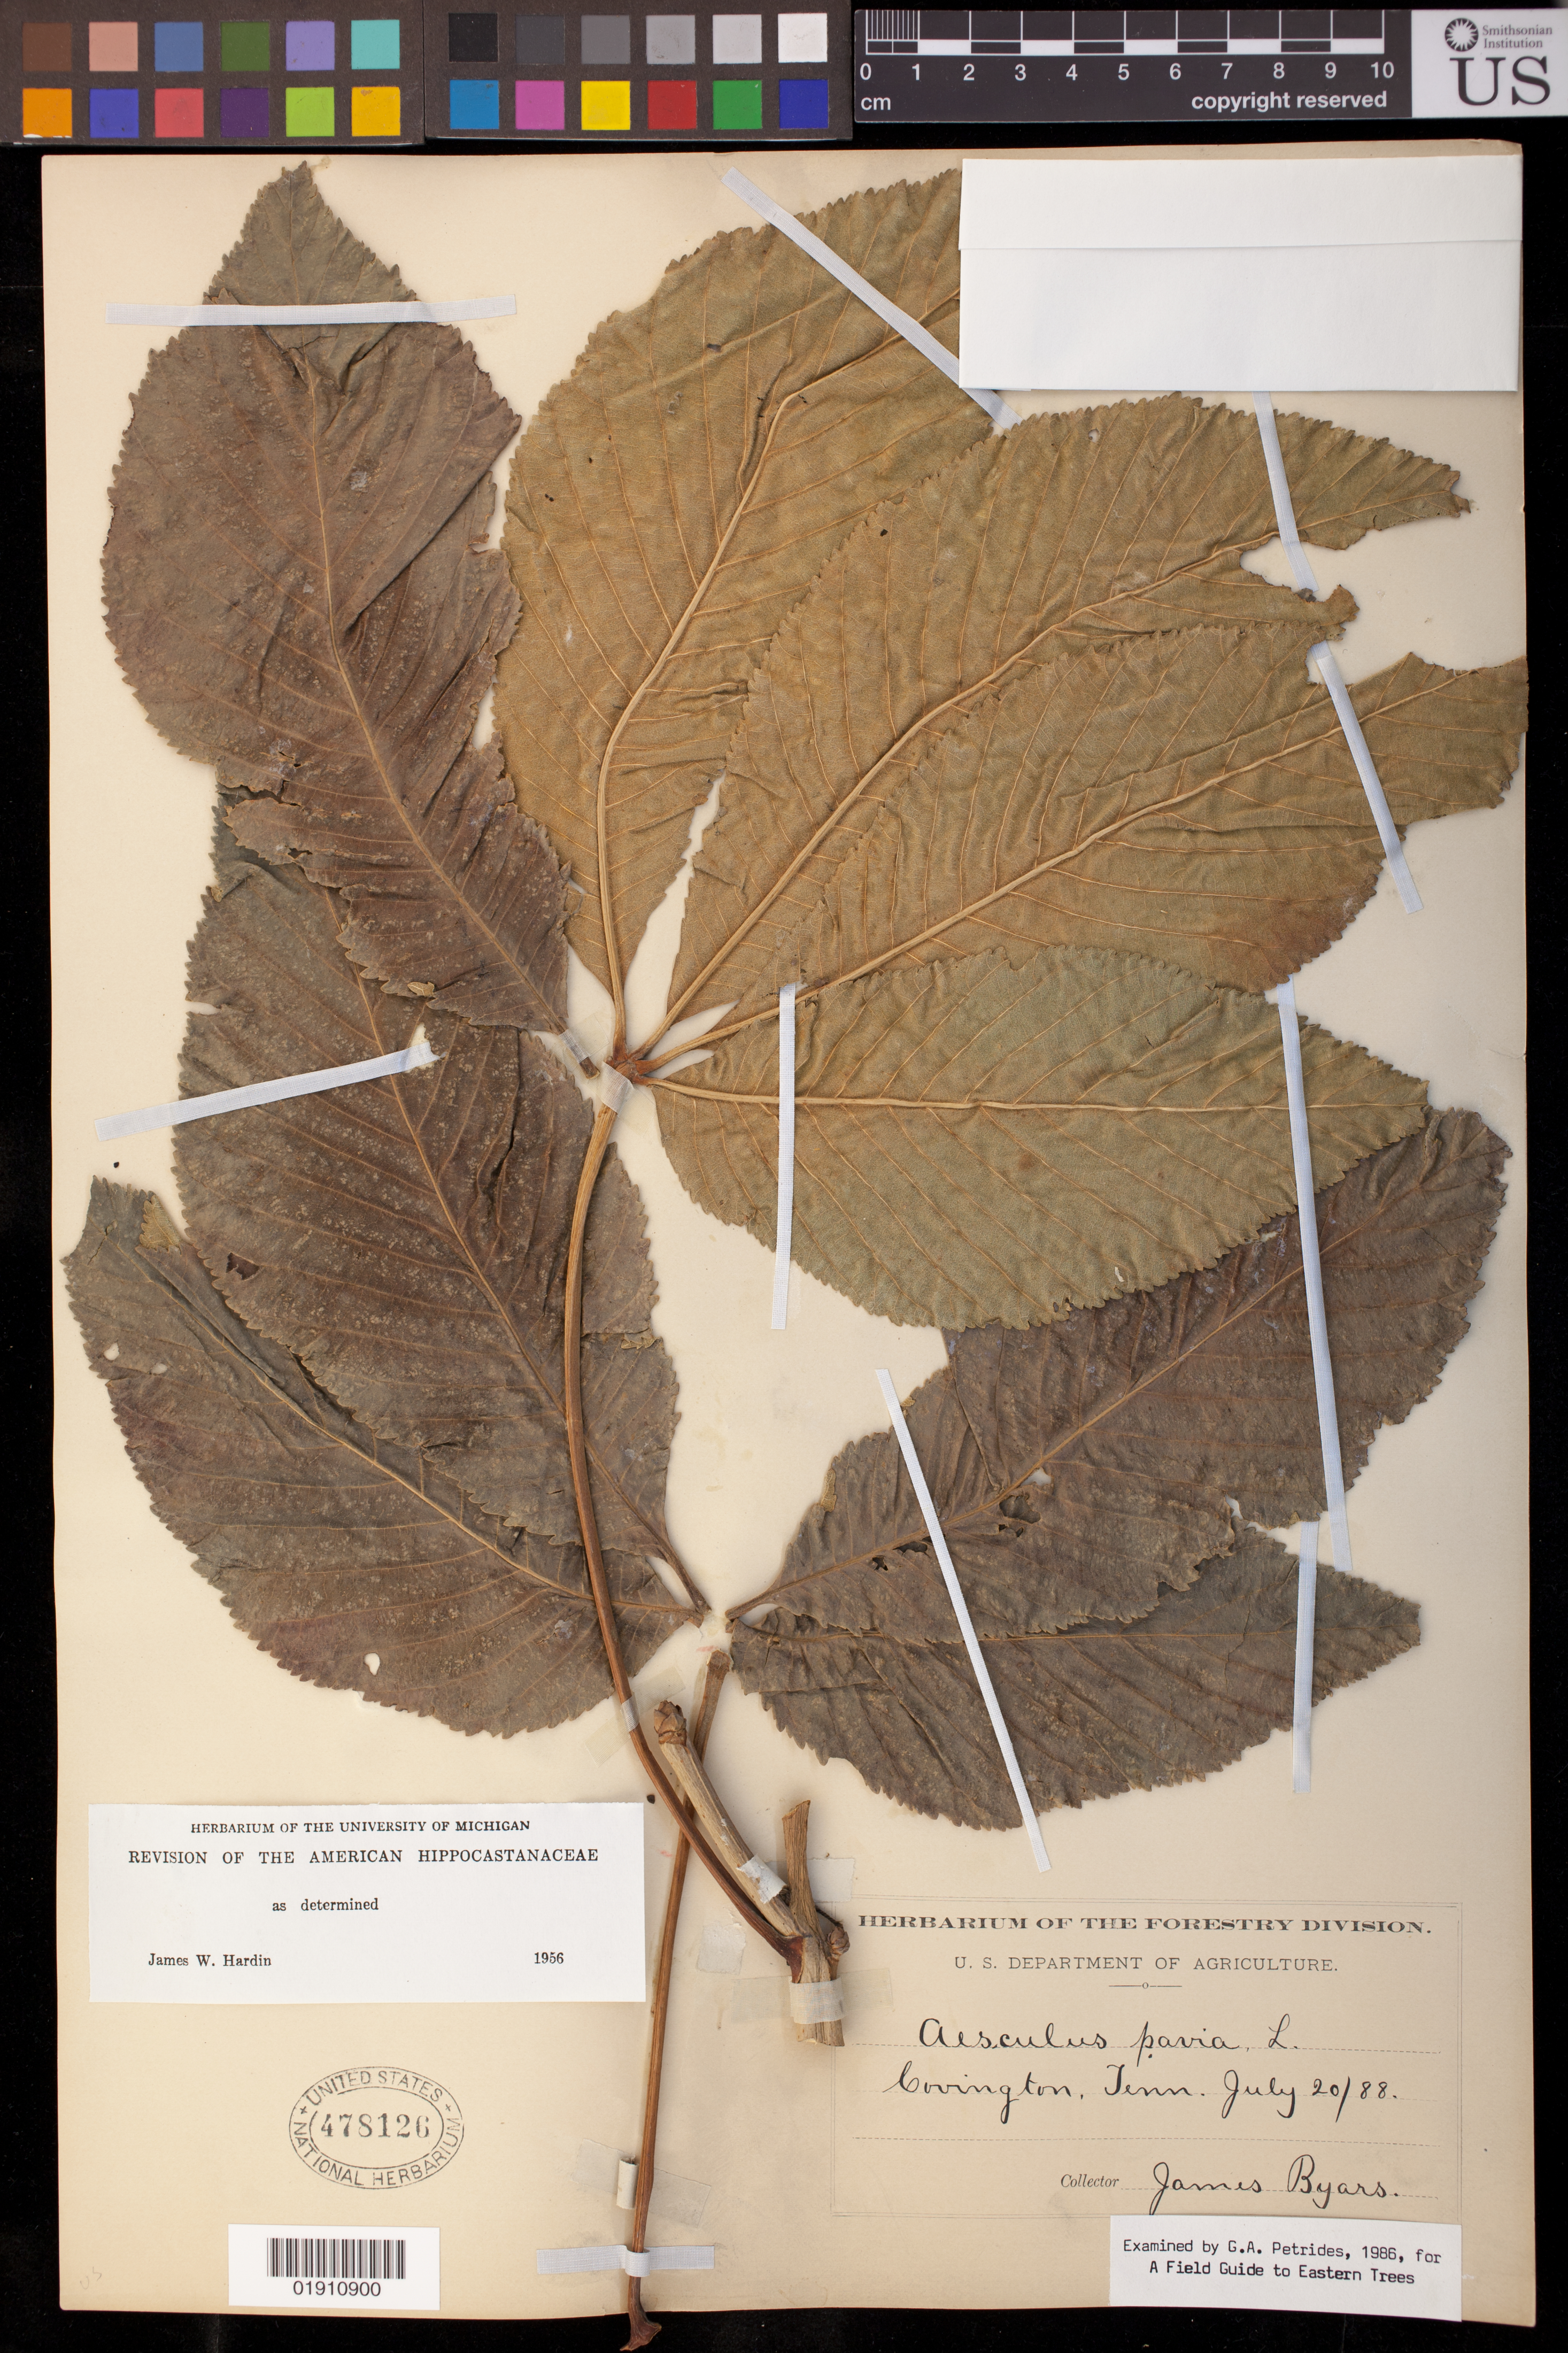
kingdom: Plantae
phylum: Tracheophyta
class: Magnoliopsida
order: Sapindales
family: Sapindaceae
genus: Aesculus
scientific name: Aesculus pavia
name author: L.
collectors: J. Byars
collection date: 1888-07-20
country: United States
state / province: Tennessee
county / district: Tipton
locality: Covington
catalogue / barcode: US 478126